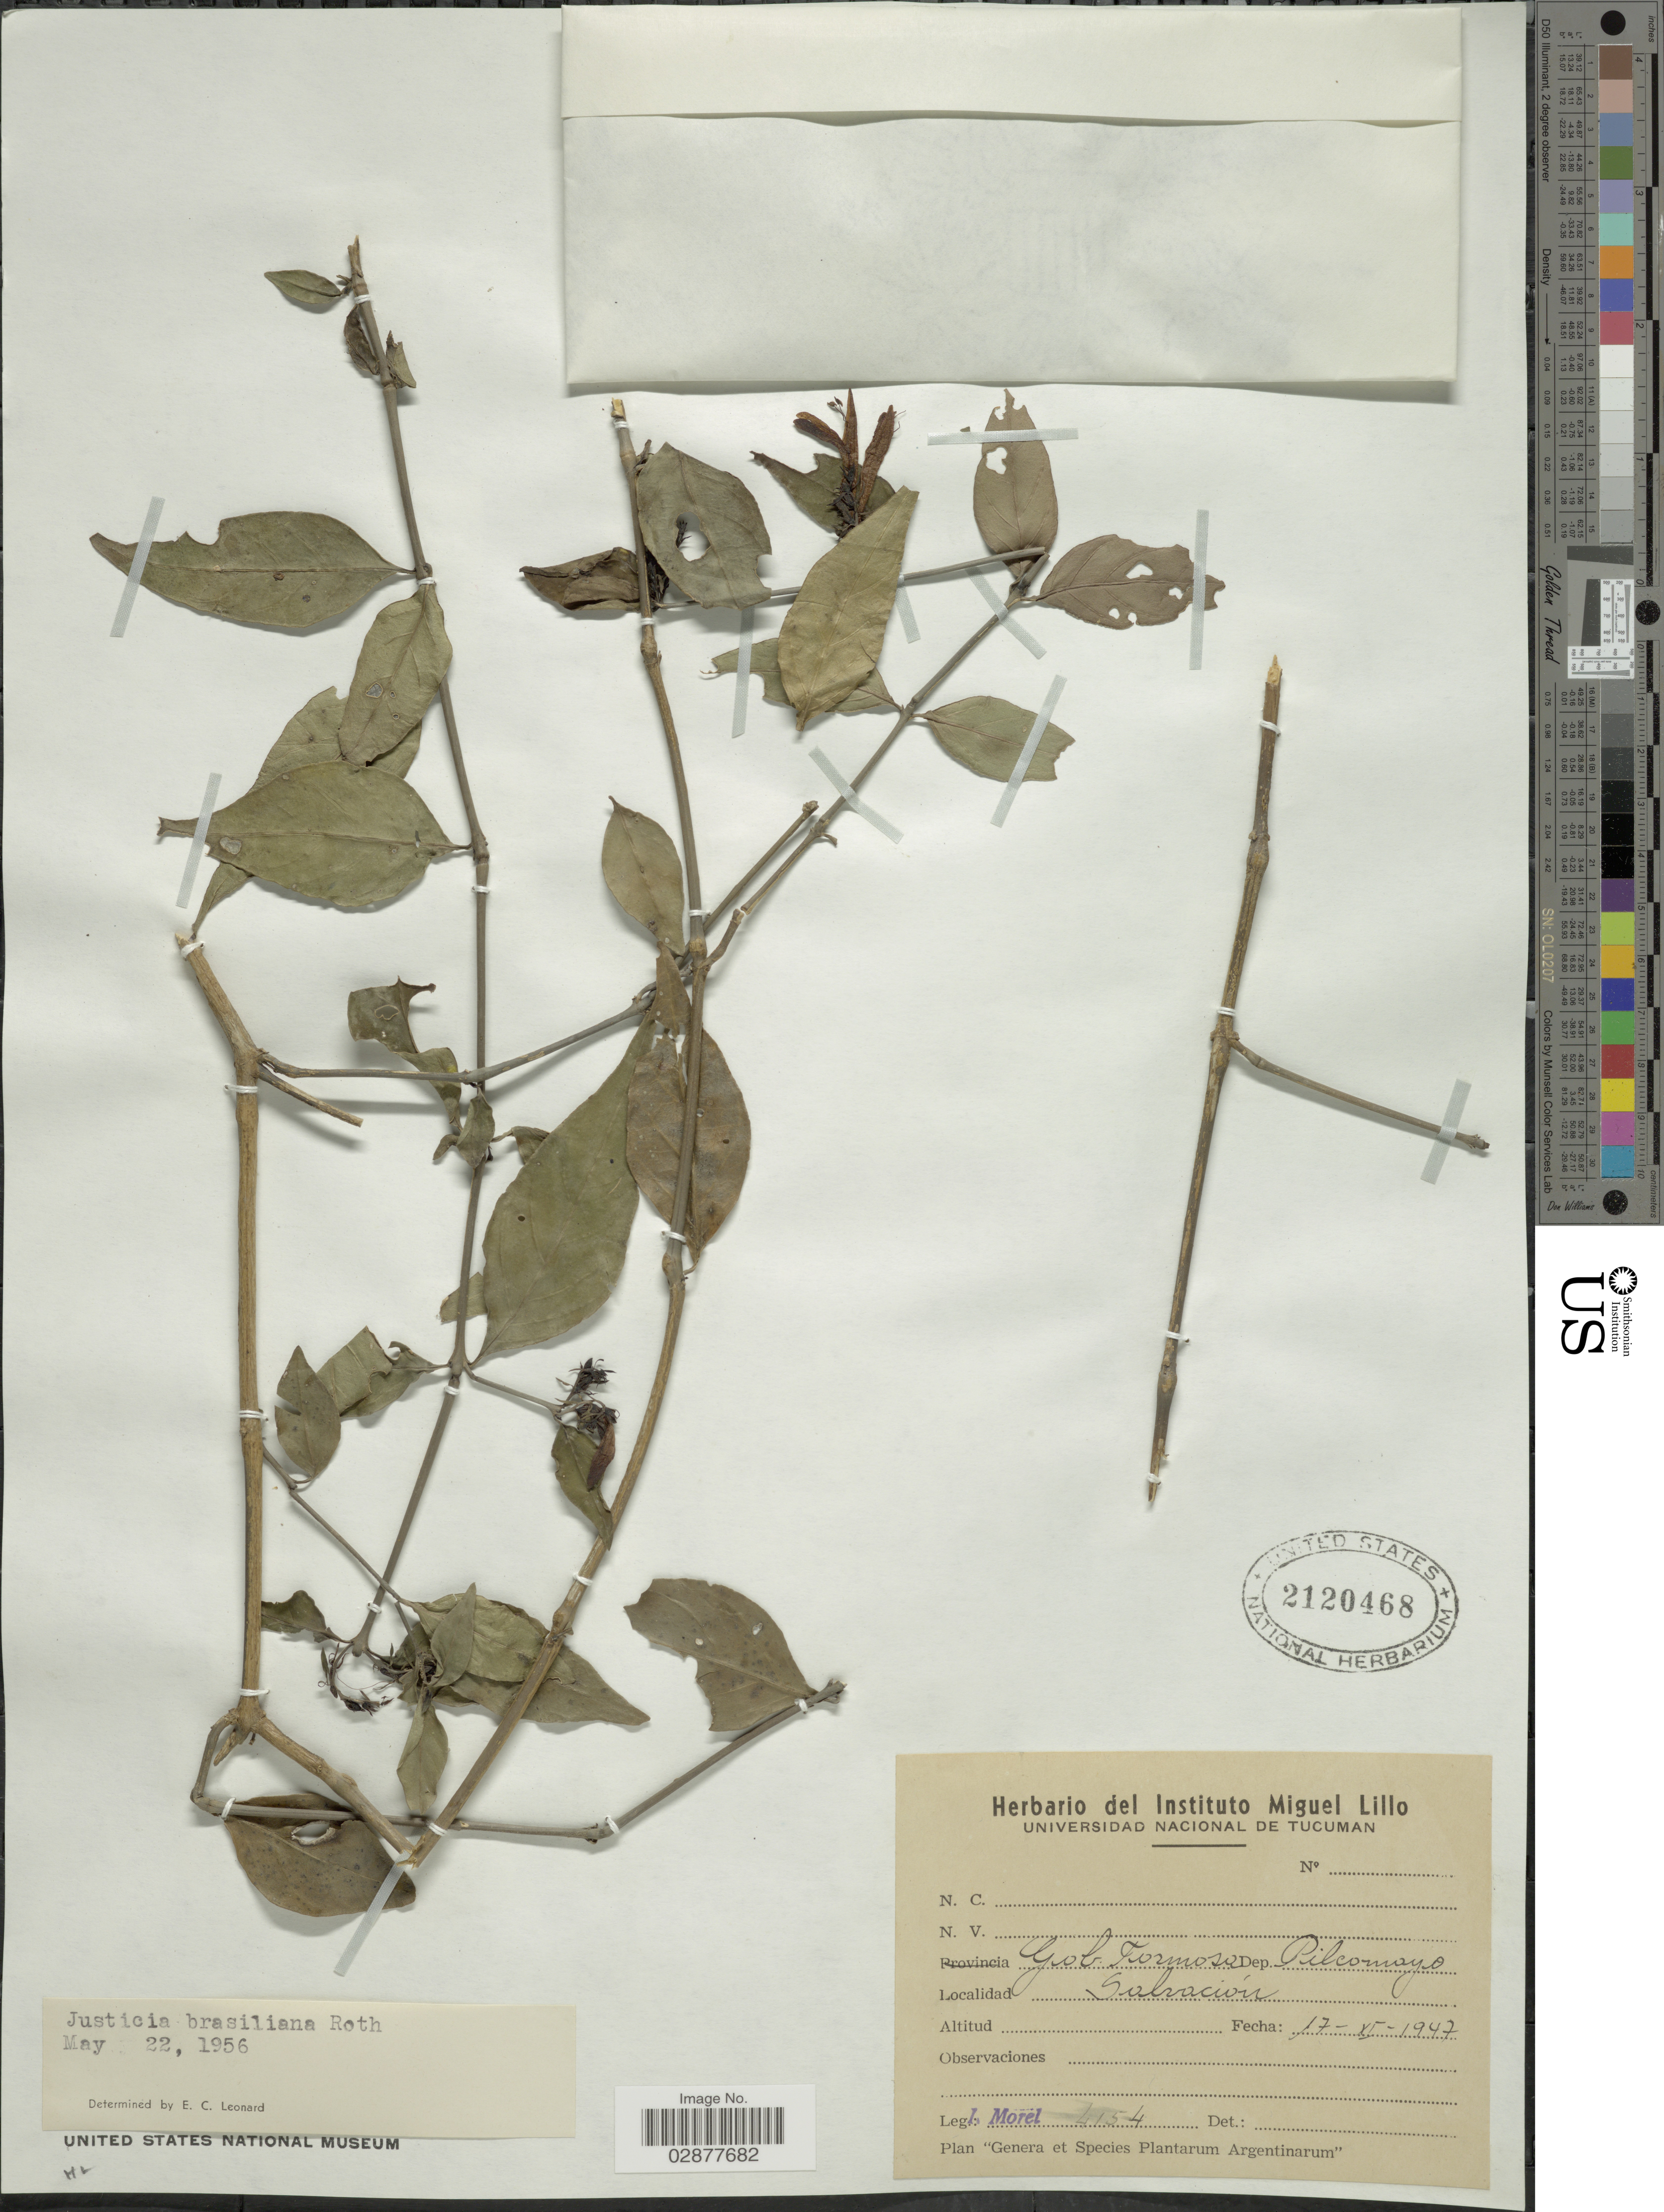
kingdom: Plantae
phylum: Tracheophyta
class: Magnoliopsida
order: Lamiales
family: Acanthaceae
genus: Justicia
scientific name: Justicia brasiliana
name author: Roth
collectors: I. Morel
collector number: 4154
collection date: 1947-11-17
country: Argentina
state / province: Formosa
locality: Gob. Formosa, Dep. Pilcomayo, Salvación.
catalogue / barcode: US 2120468